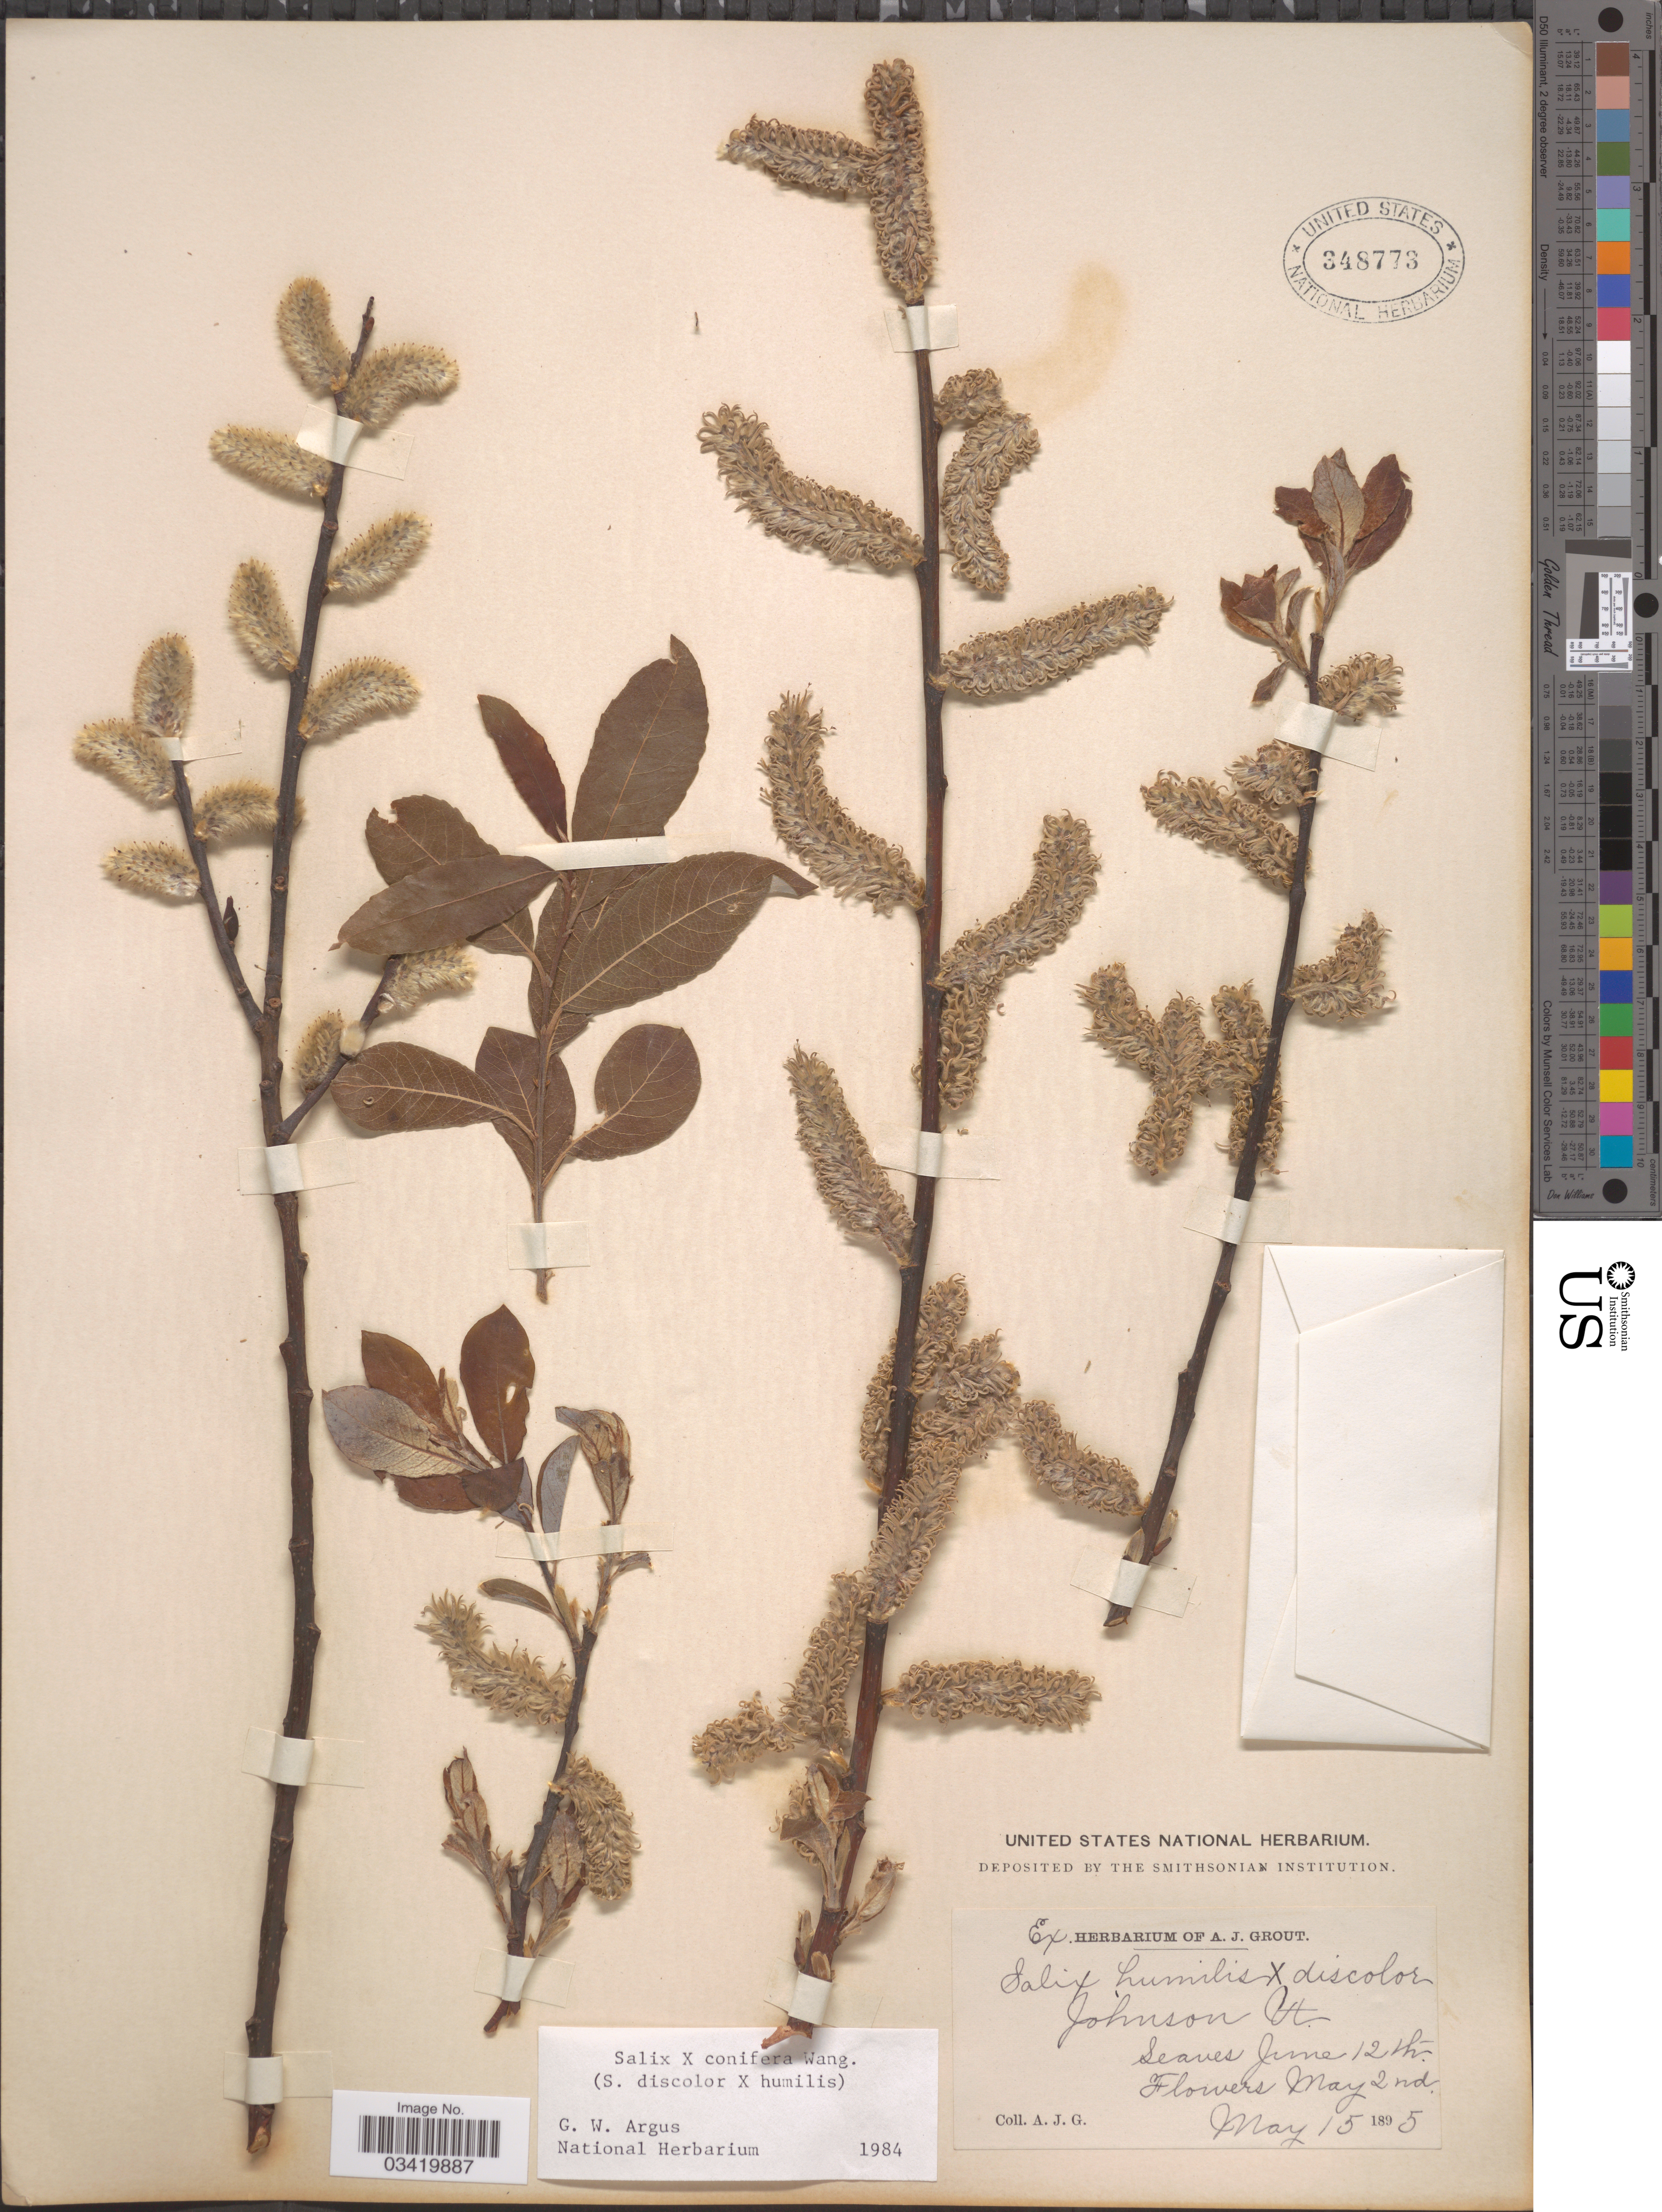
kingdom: Plantae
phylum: Tracheophyta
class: Magnoliopsida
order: Malpighiales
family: Salicaceae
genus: Salix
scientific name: Salix x conifera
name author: Wangenh.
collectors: A. J. Grout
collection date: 1895-05-15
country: United States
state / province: Vermont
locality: Johnson.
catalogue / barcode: US 348773